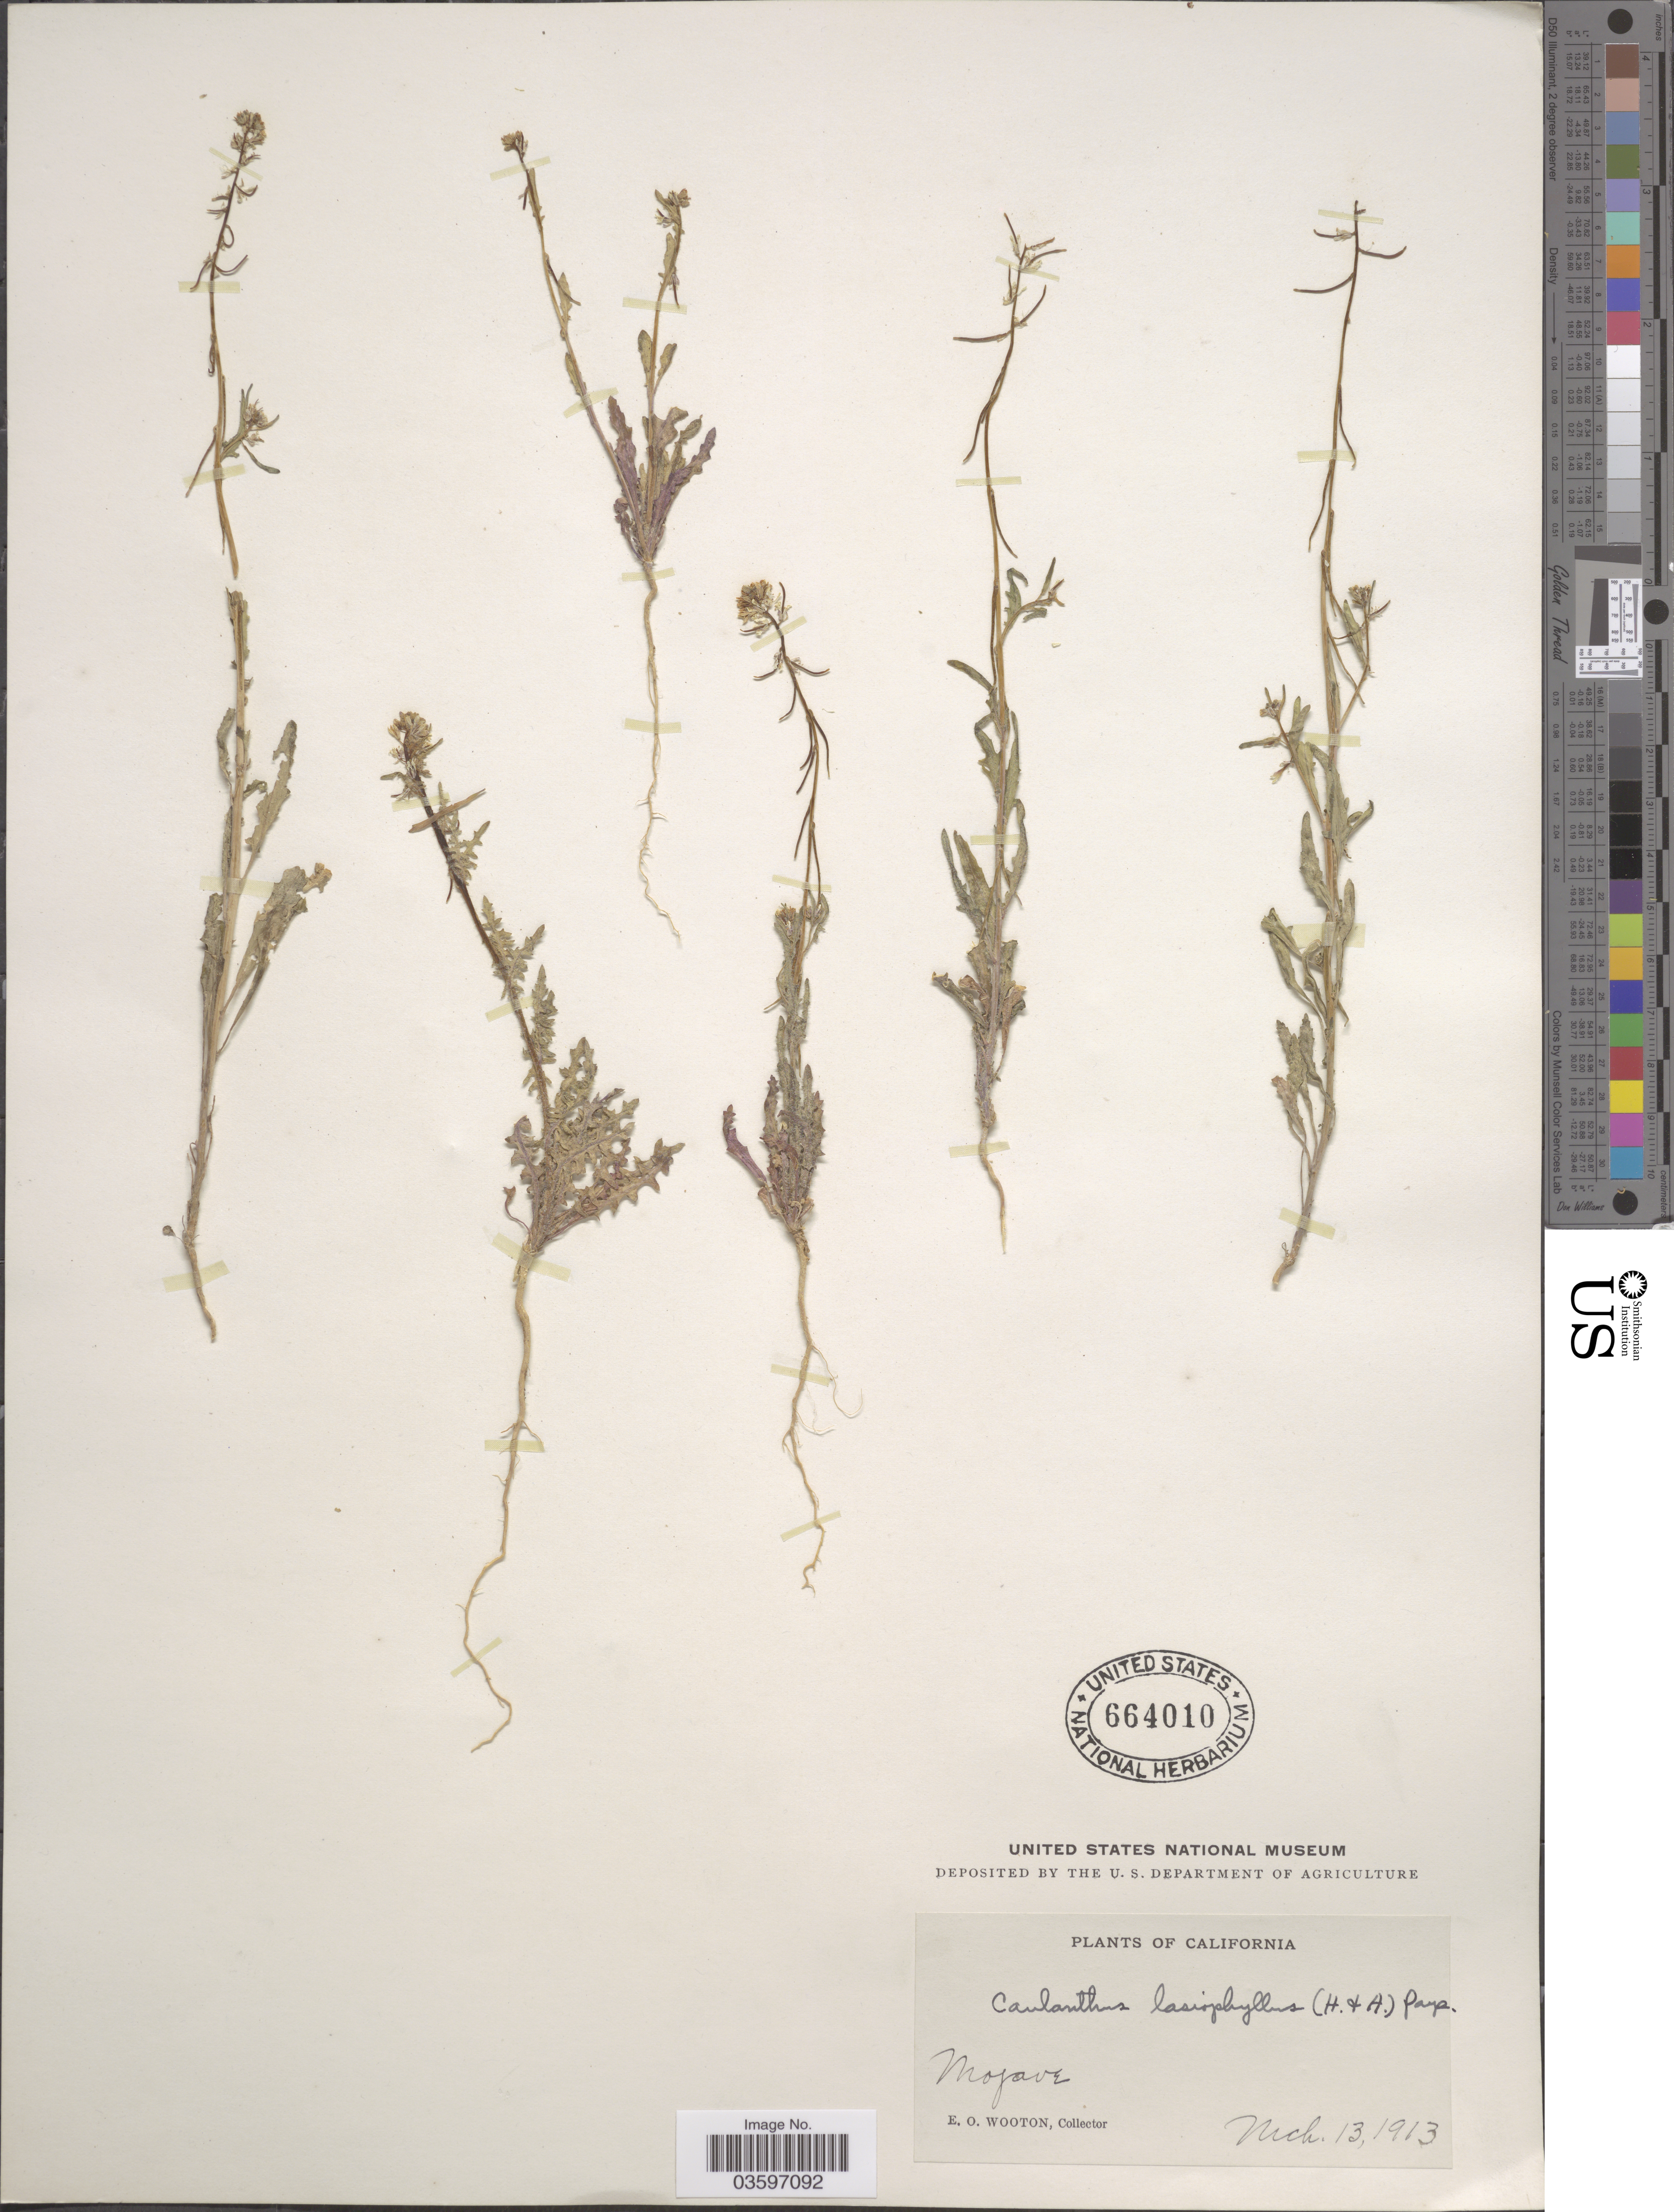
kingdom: Plantae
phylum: Tracheophyta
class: Magnoliopsida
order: Brassicales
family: Brassicaceae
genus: Caulanthus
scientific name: Caulanthus lasiophyllus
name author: (Hook. & Arn.) Payson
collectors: E. O. Wooton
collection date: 1913-03-13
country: United States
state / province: California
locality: Mojave.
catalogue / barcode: US 664010